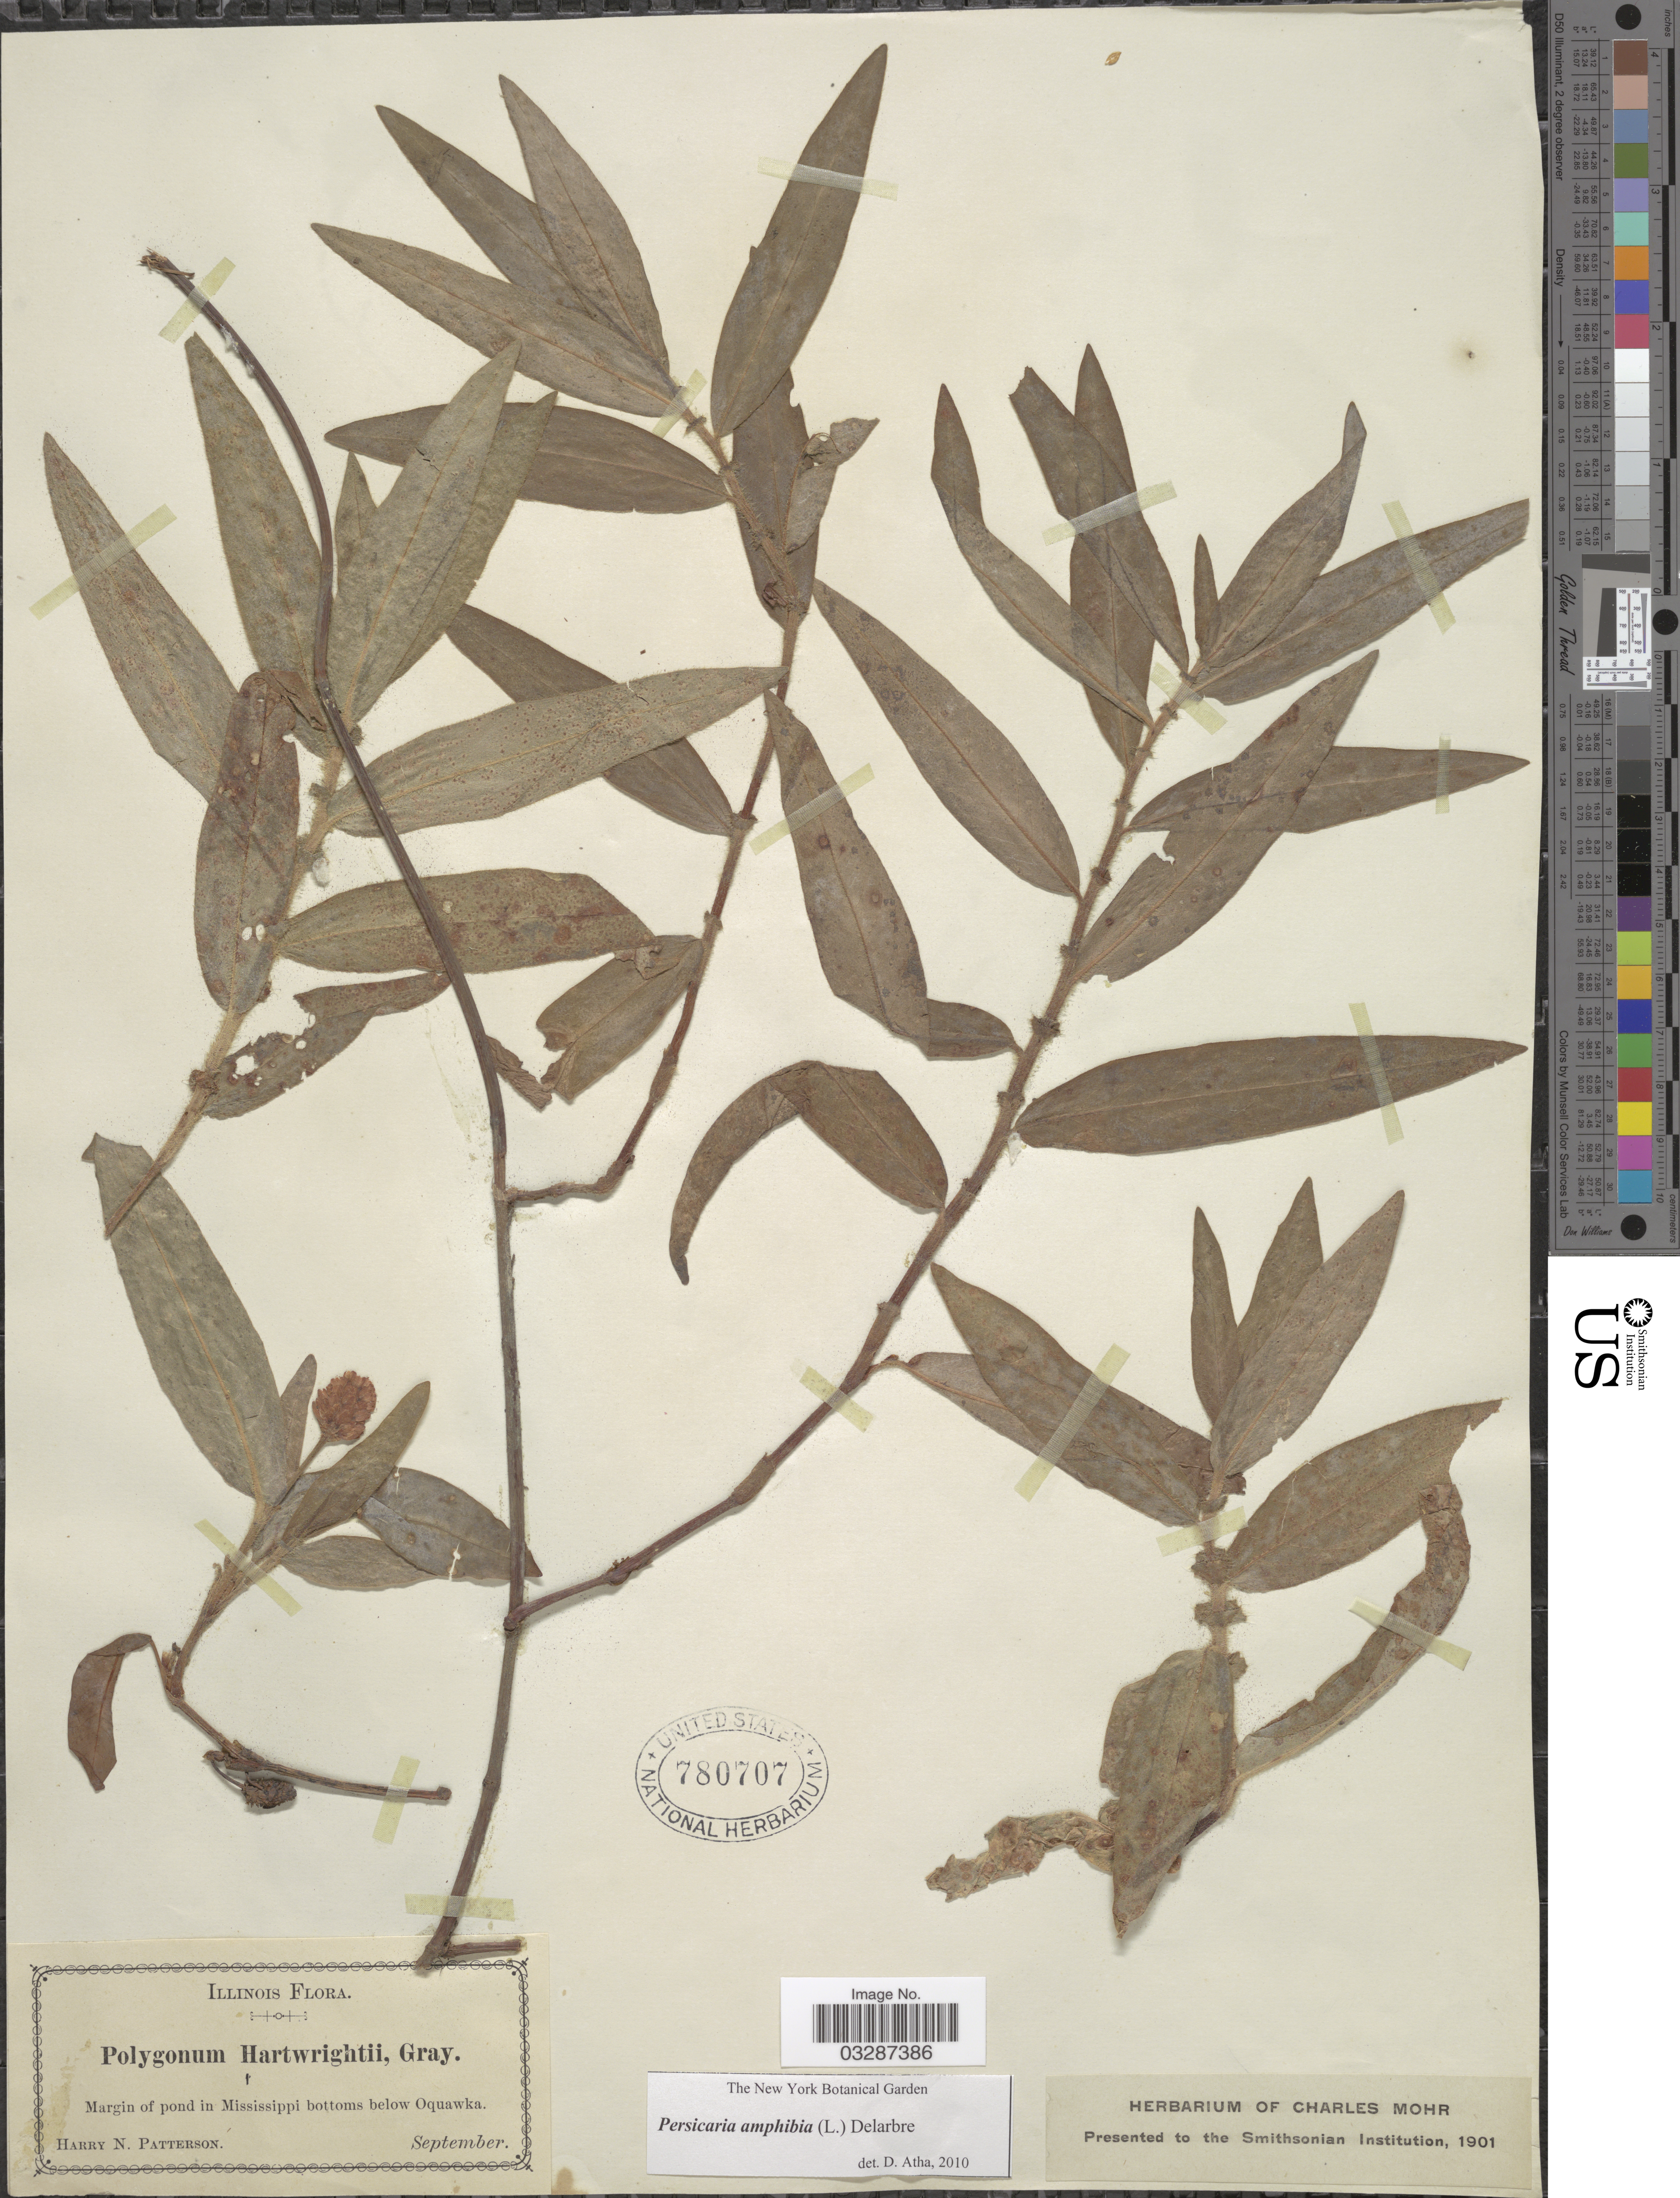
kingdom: Plantae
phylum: Tracheophyta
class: Magnoliopsida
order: Caryophyllales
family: Polygonaceae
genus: Persicaria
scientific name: Persicaria amphibia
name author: (L.) Delarbre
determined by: Atha, D. E.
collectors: H. N. Patterson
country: United States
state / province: Illinois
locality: Margin of pond in Mississippi bottoms below Oquawka.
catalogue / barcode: US 780707